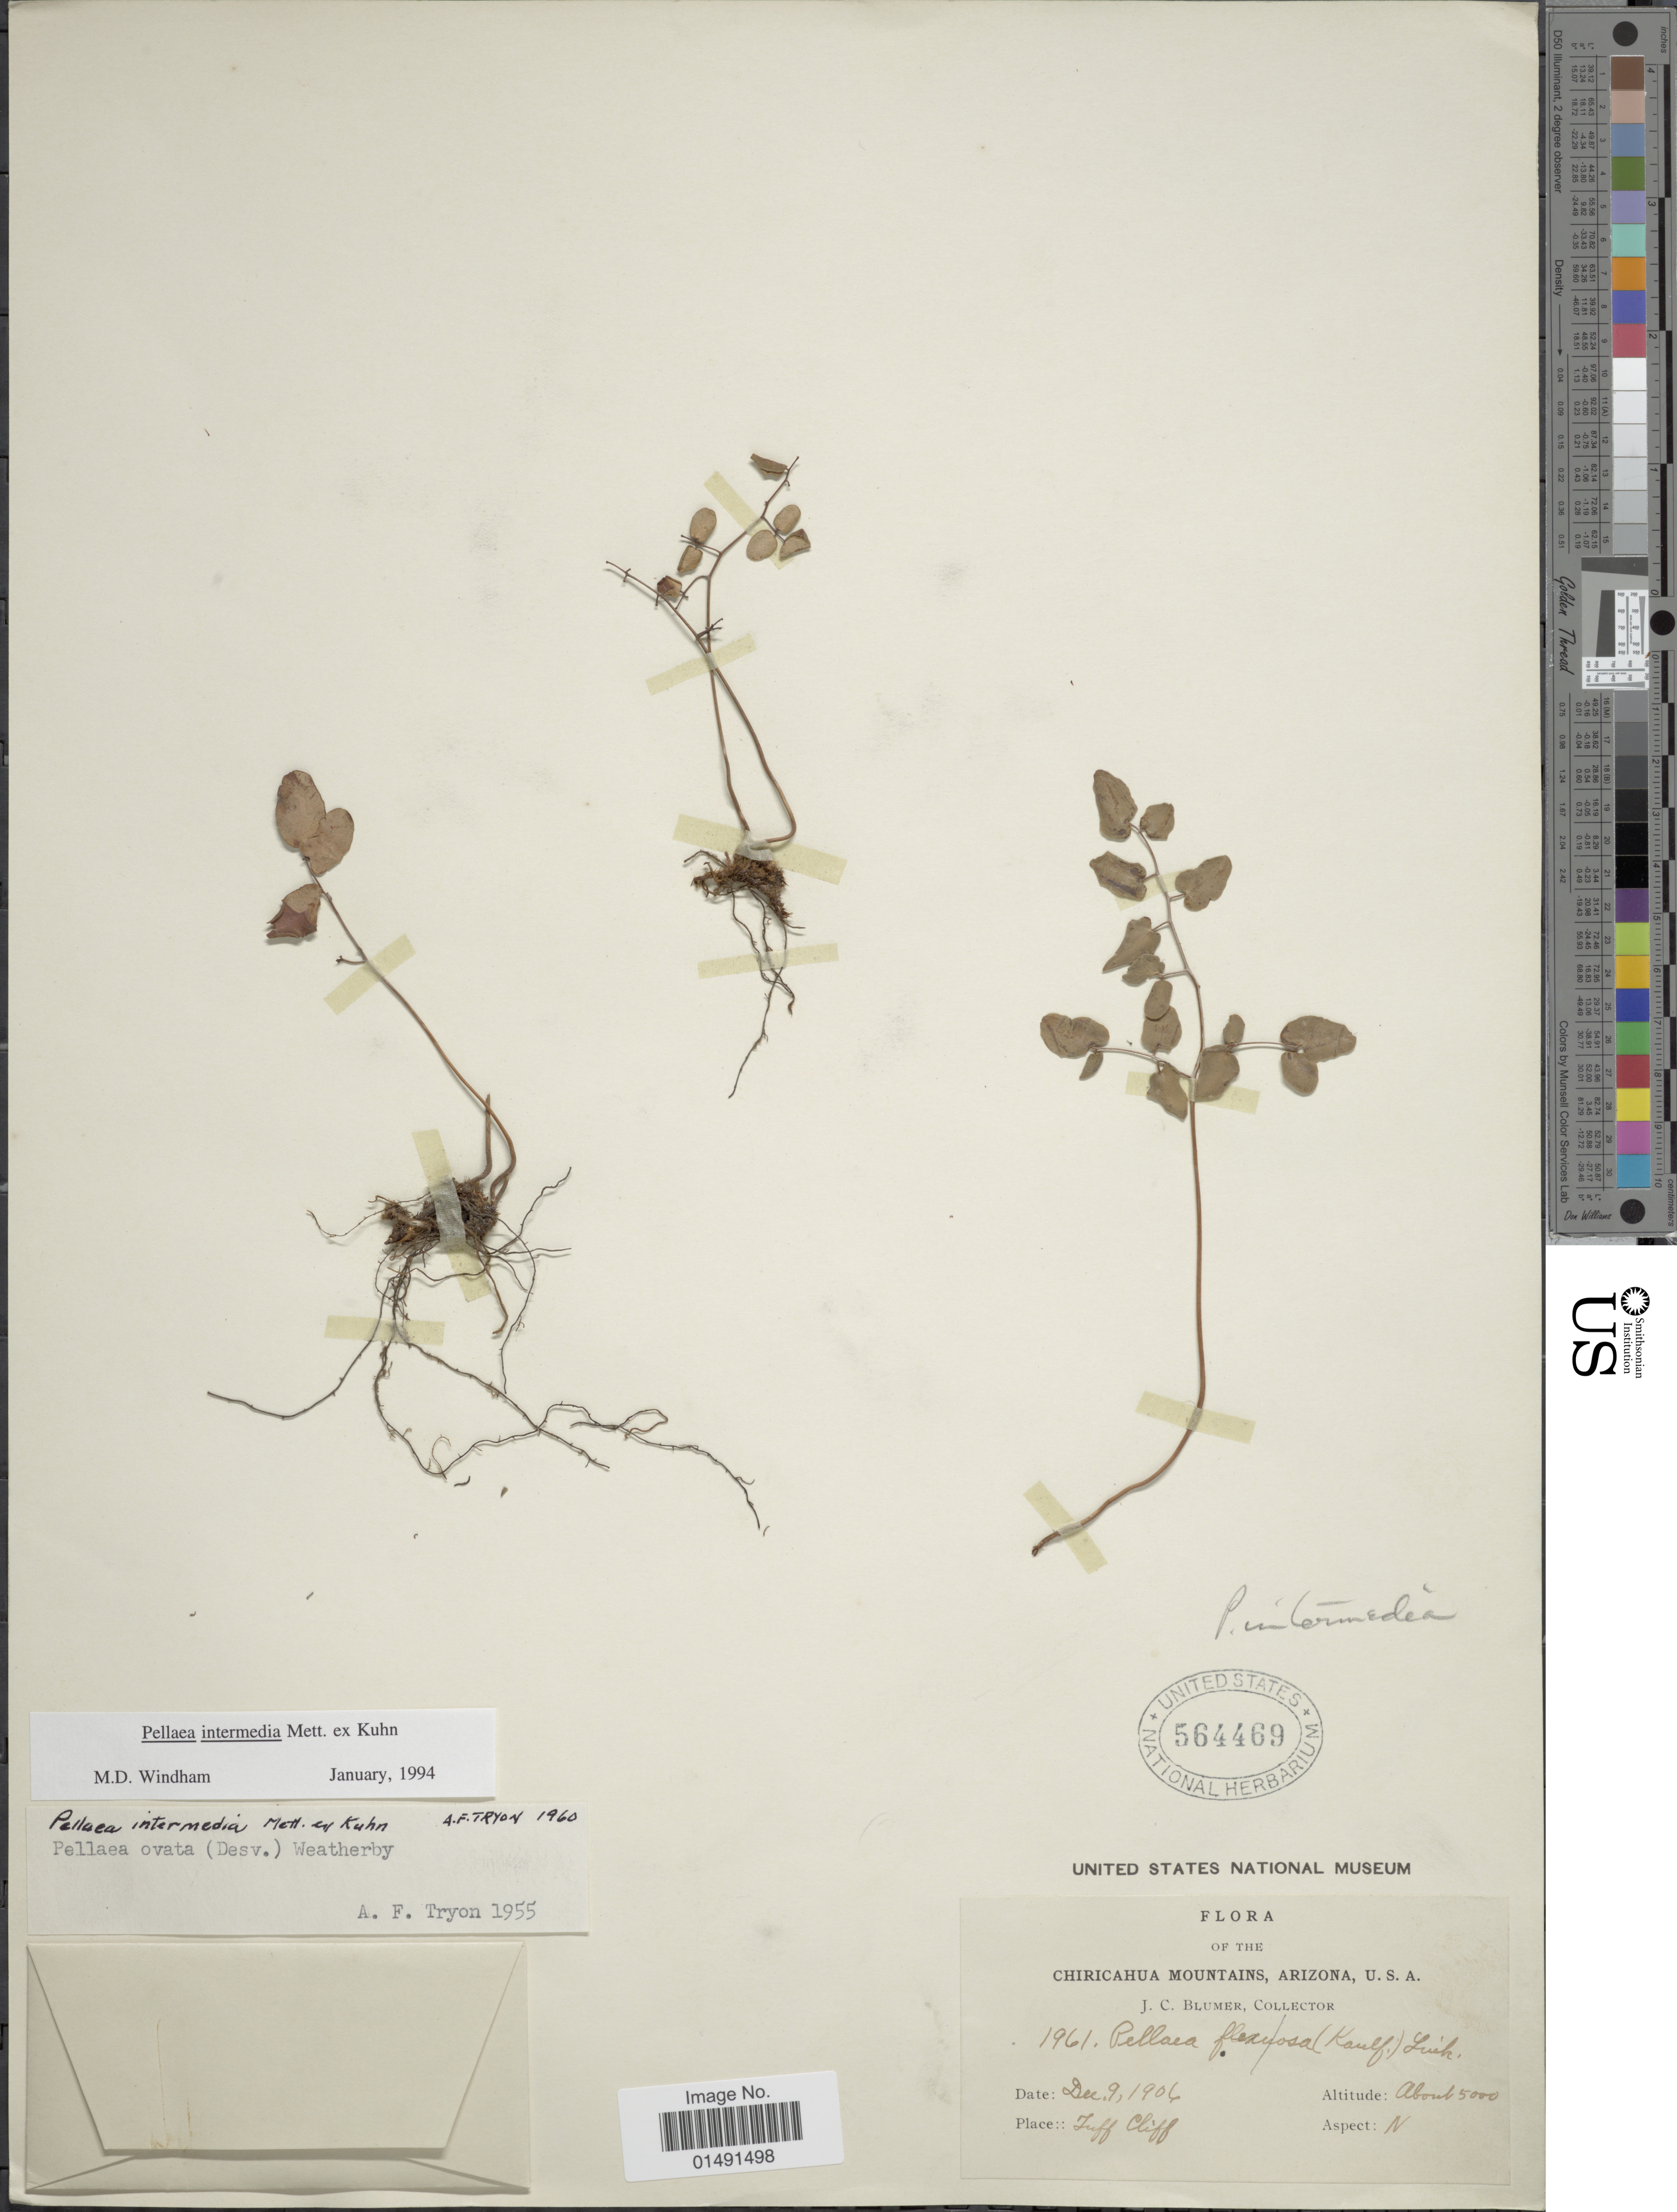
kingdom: Plantae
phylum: Tracheophyta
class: Polypodiopsida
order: Polypodiales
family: Pteridaceae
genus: Pellaea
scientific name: Pellaea intermedia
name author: Mett. ex Kuhn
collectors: J. C. Blumer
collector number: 1961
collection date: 1906-02-09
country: United States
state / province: Arizona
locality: Chiricahua Mountains, Tuff Cliff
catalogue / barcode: US 564469